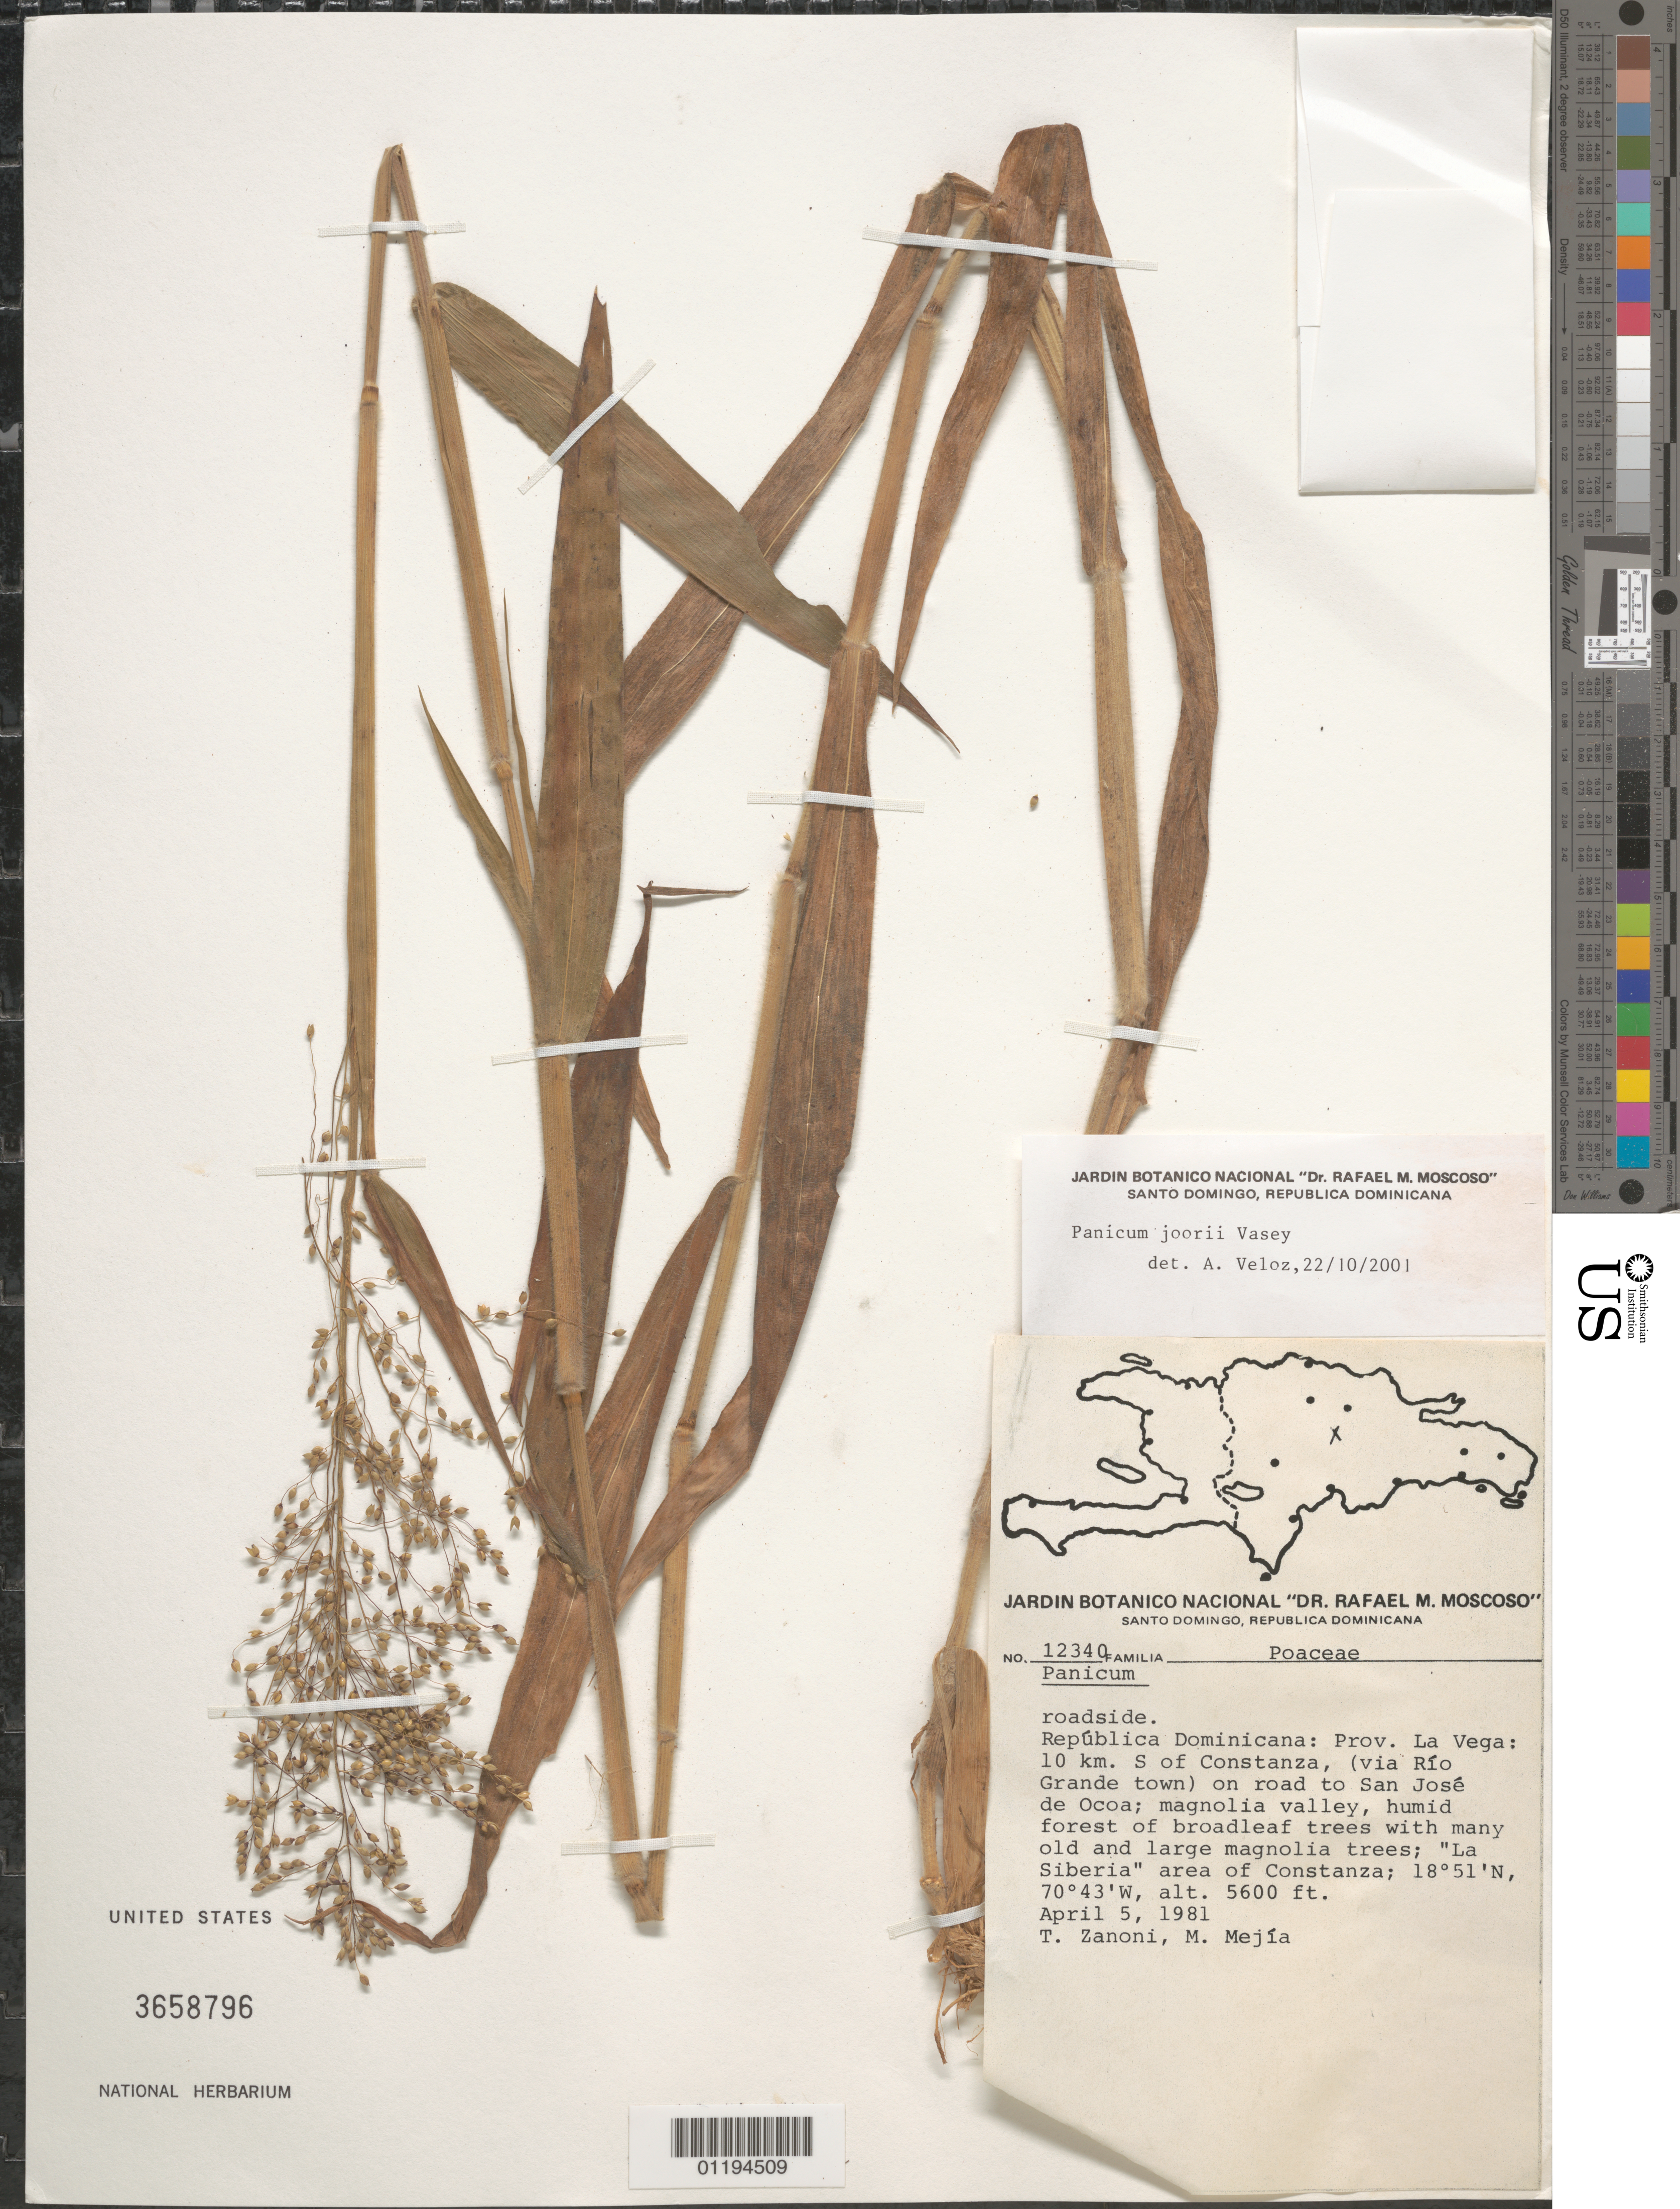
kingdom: Plantae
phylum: Tracheophyta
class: Liliopsida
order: Poales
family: Poaceae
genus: Panicum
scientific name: Panicum sp.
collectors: T. A. Zanoni & M. Mejia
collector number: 12340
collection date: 1981-04-05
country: Dominican Republic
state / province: La Vega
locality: S of Constanza on road to san Jose de Ocoa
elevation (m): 1707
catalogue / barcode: US 3658796